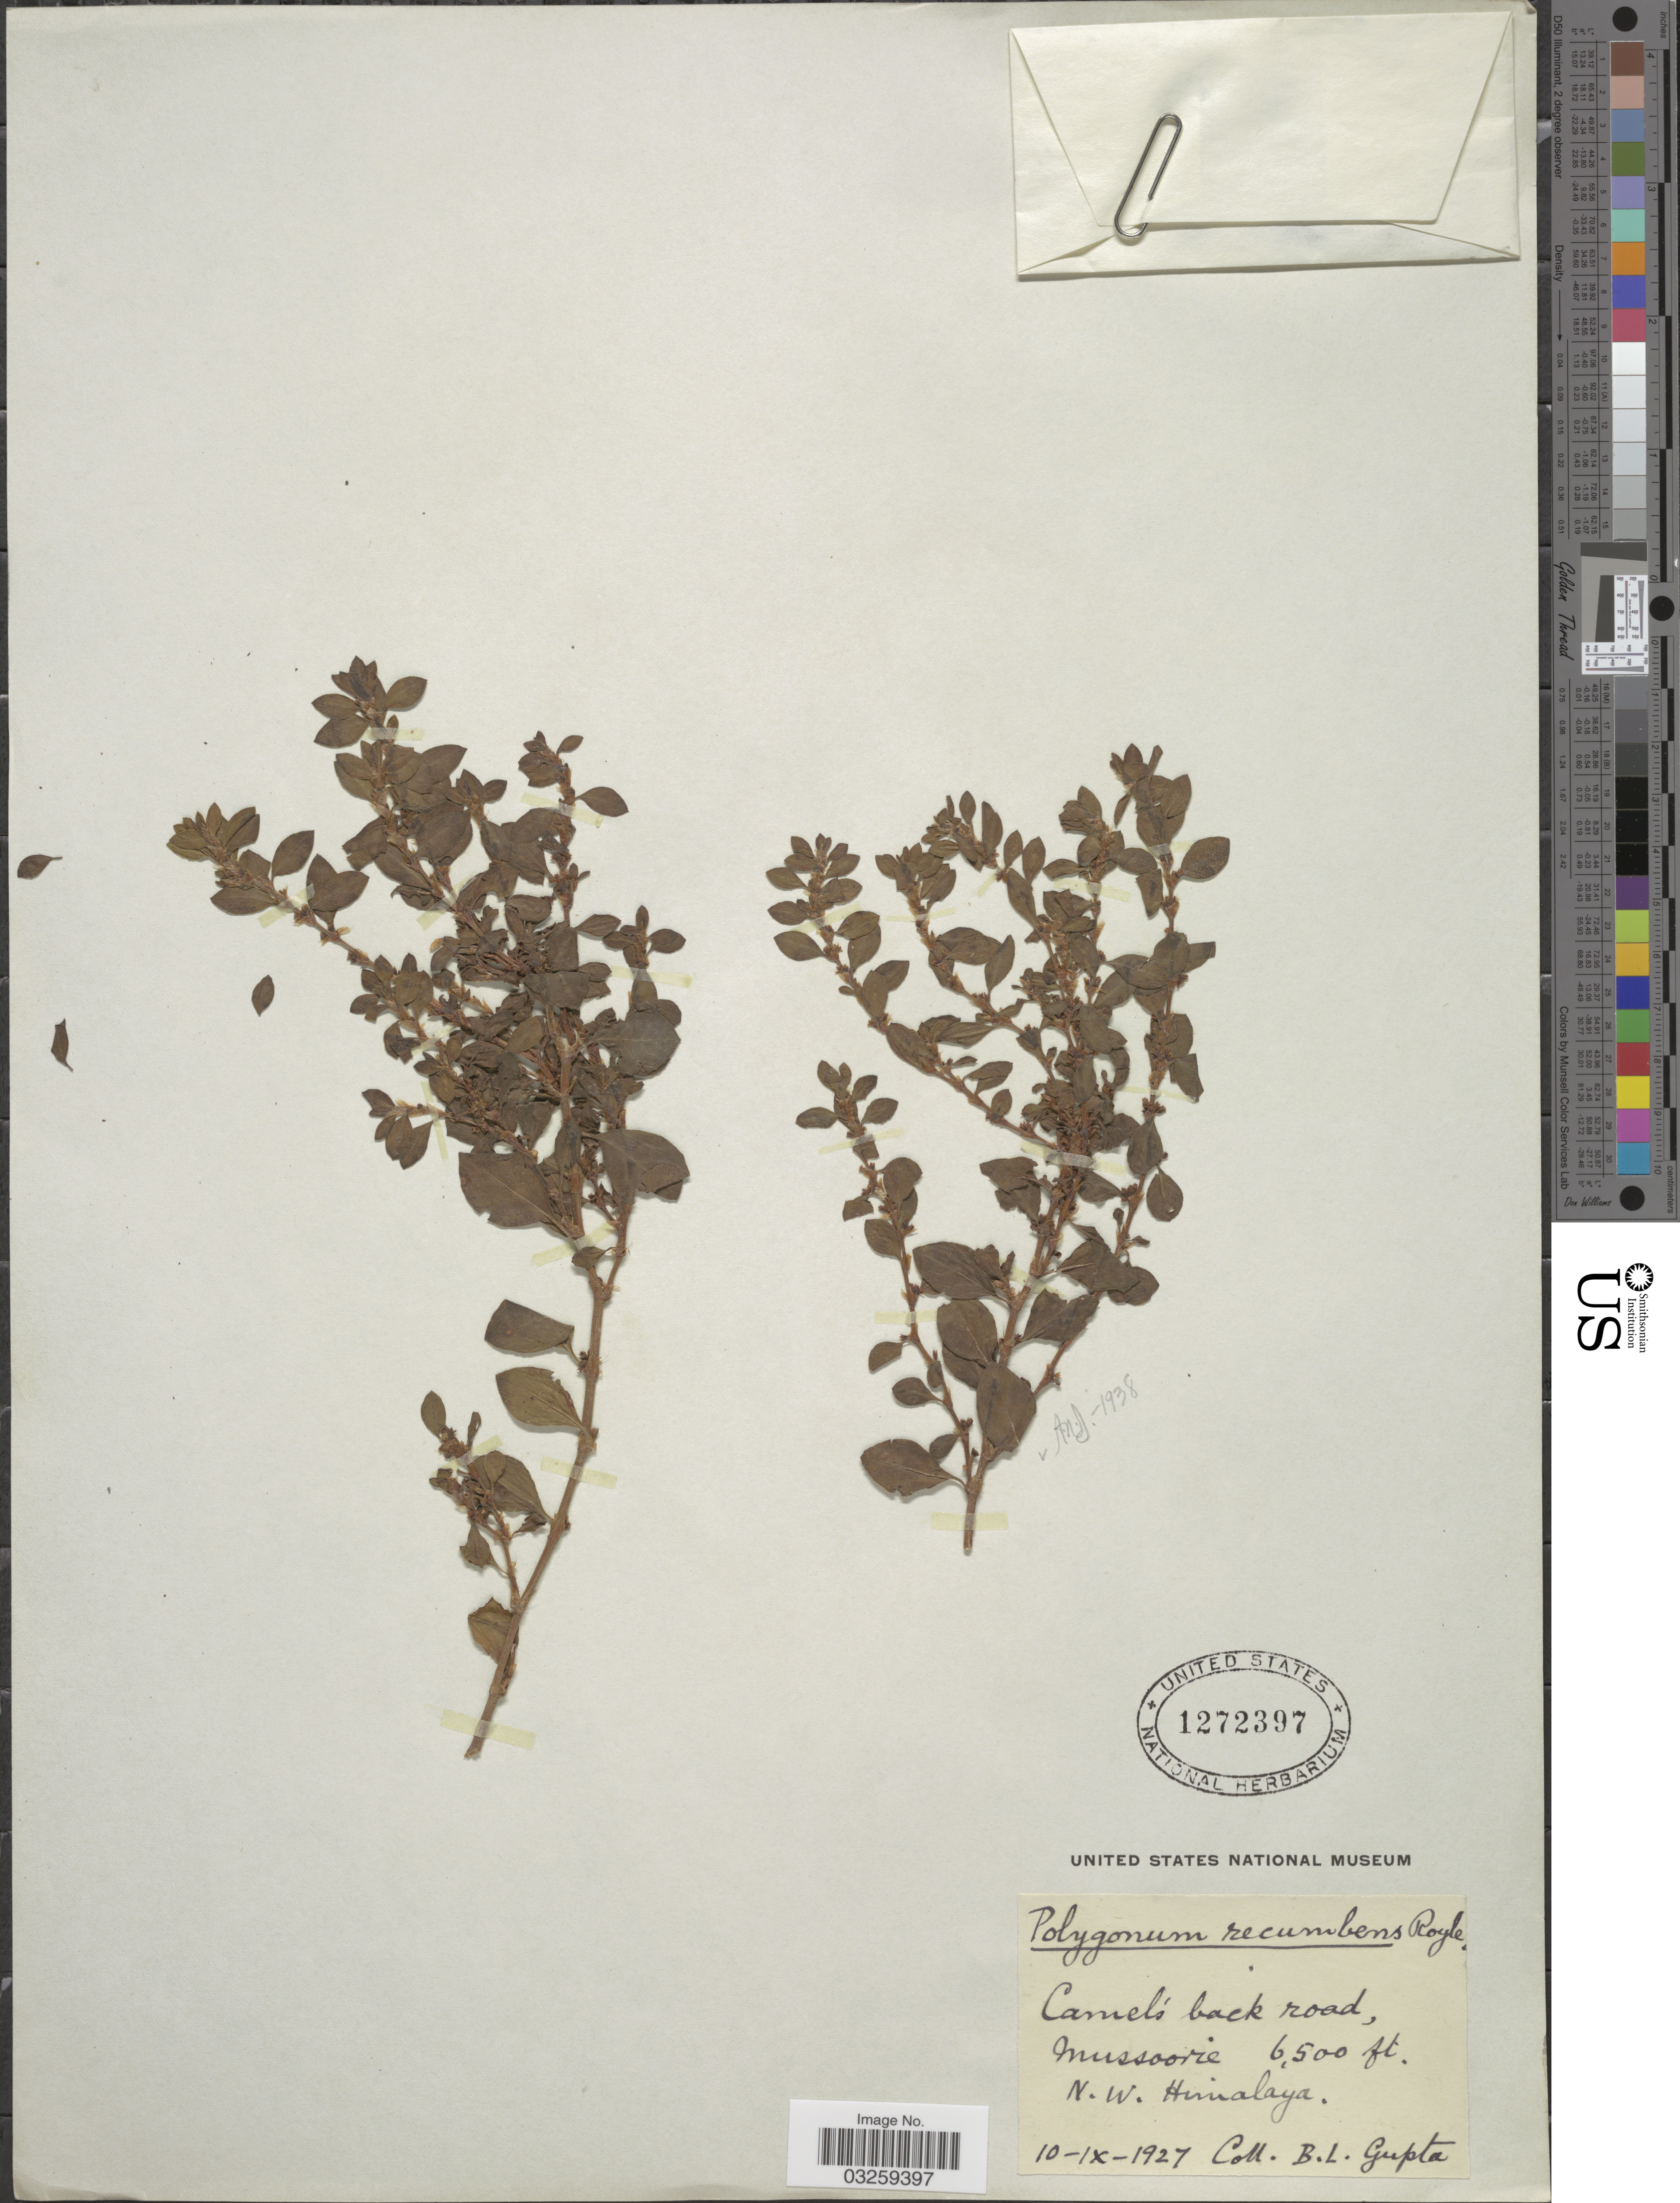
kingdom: Plantae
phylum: Tracheophyta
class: Magnoliopsida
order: Caryophyllales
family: Polygonaceae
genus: Polygonum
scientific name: Polygonum recumbens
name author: Royle ex Bab.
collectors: B. L. Gupta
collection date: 1927-09-10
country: India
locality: Camel's back road, Mussoorie. N. W. Himalaya.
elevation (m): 1981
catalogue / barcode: US 1272397